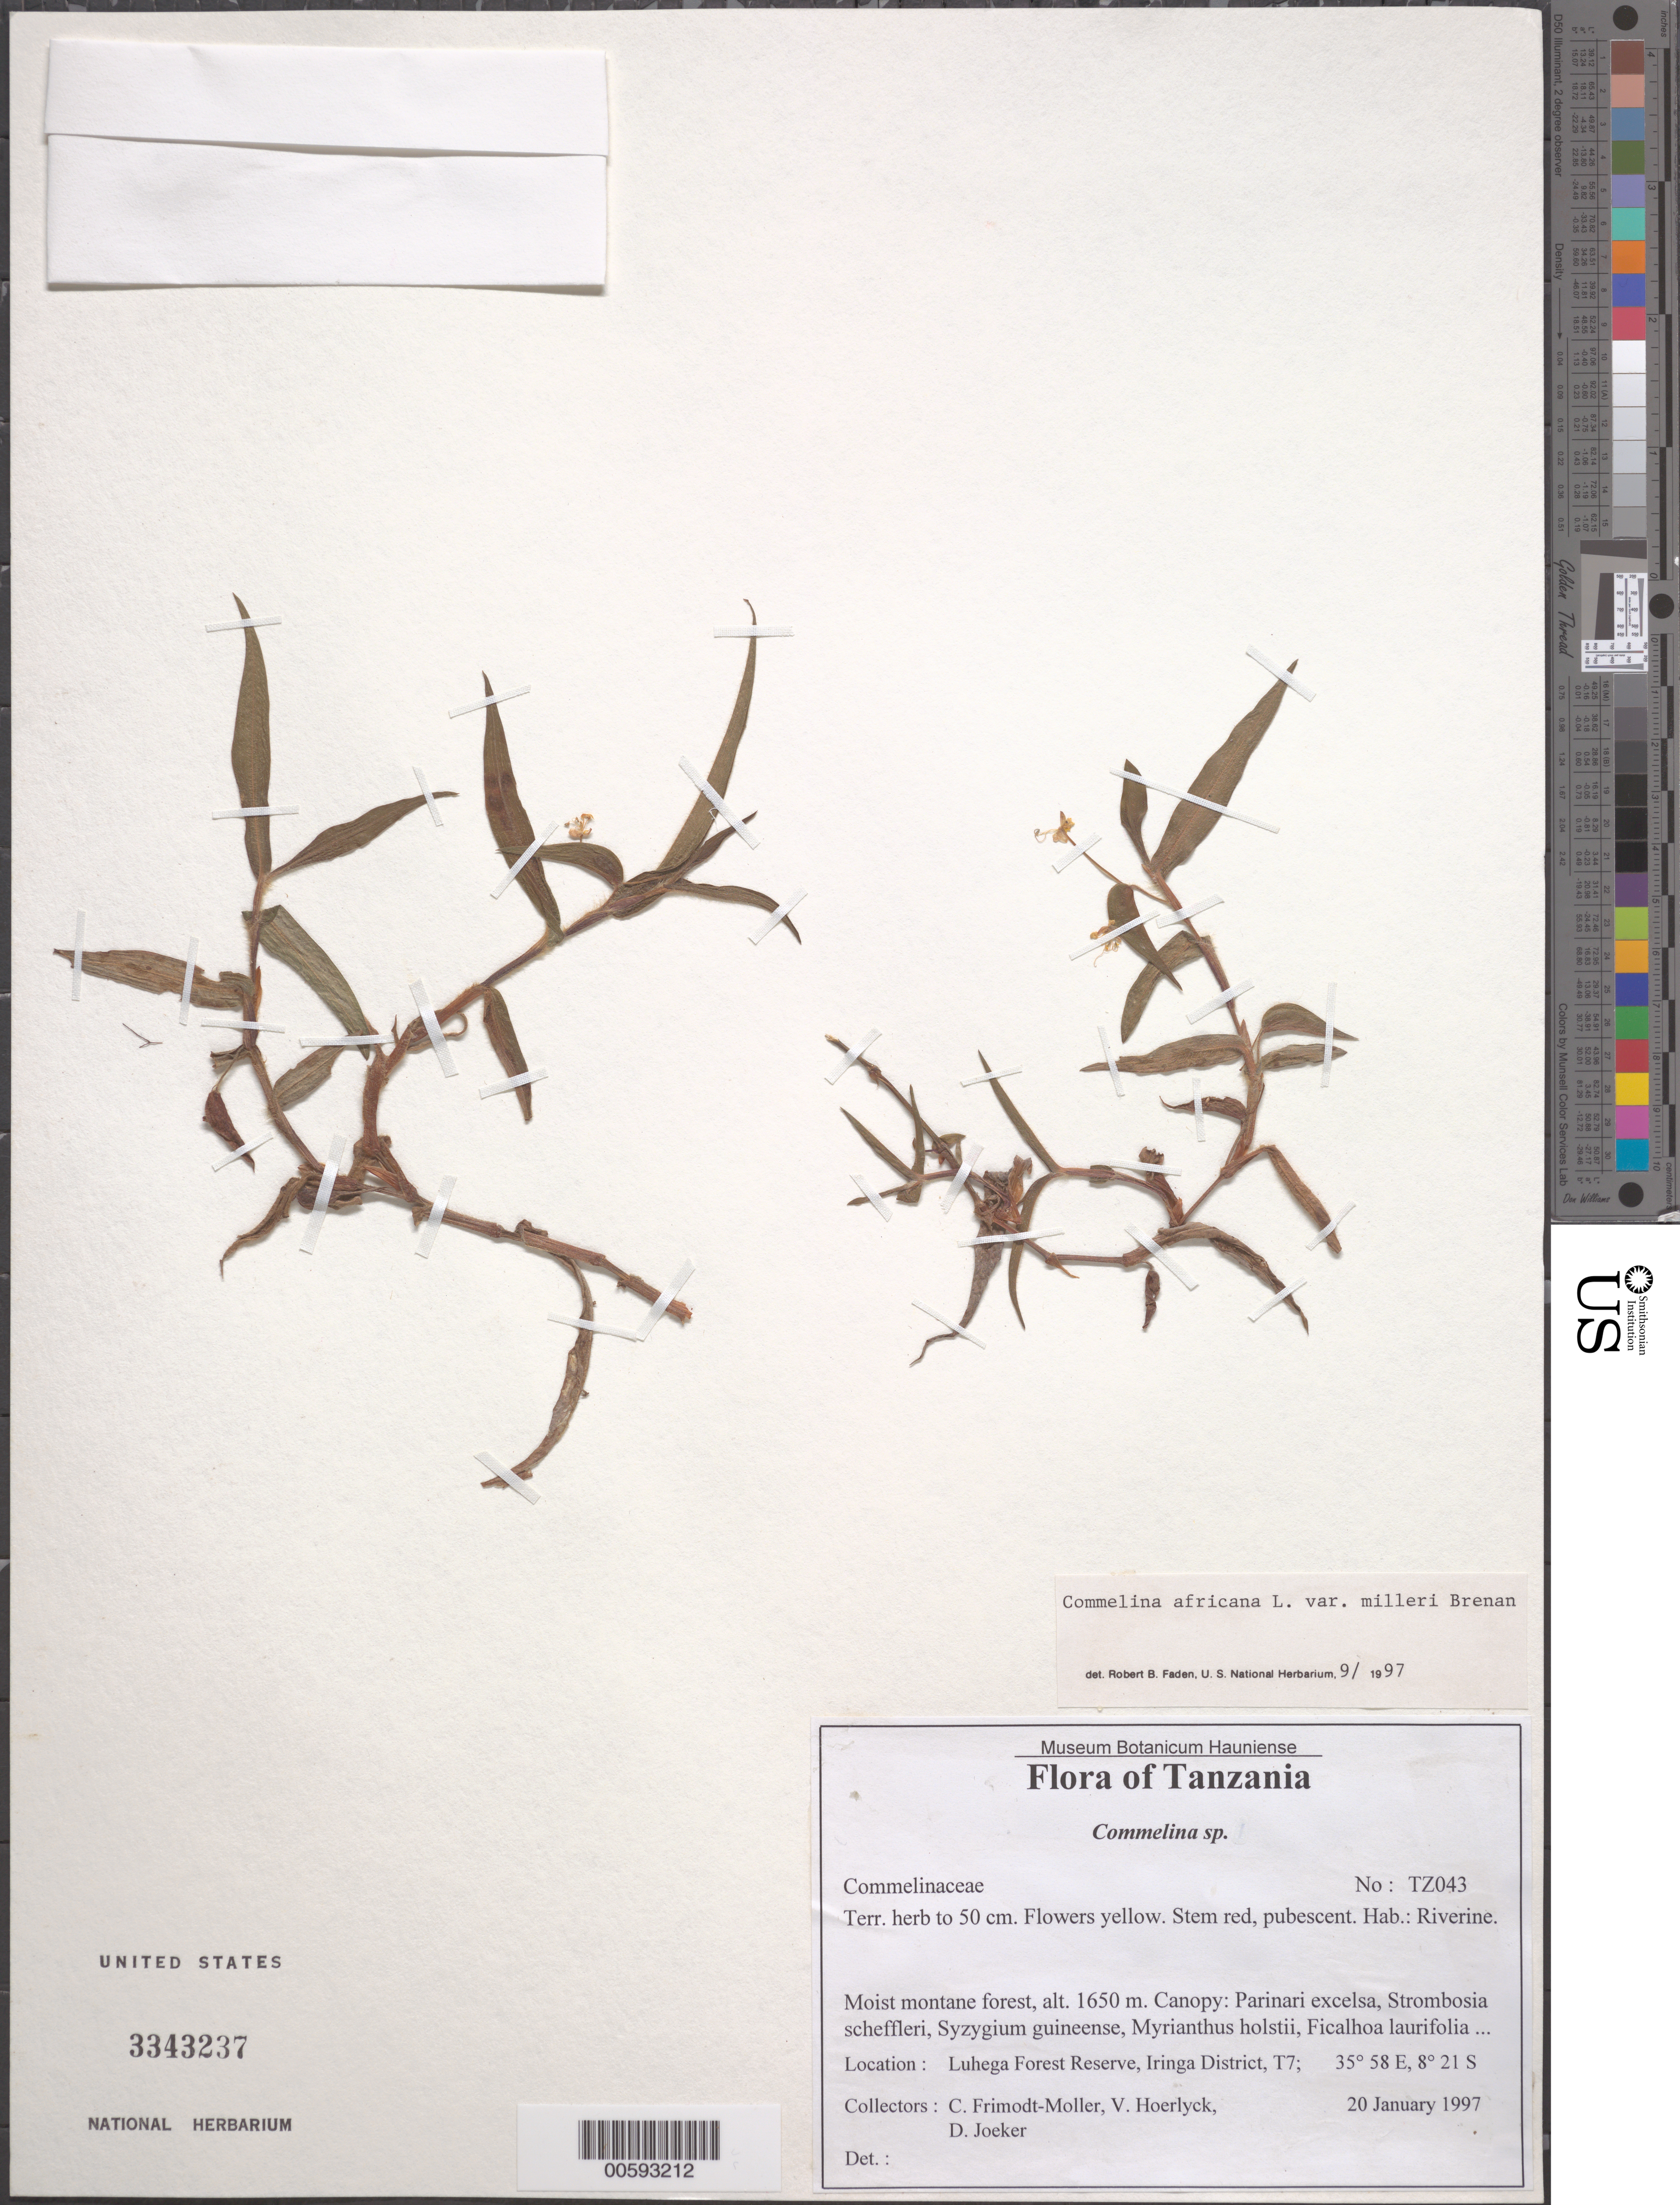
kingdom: Plantae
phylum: Tracheophyta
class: Liliopsida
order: Commelinales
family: Commelinaceae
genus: Commelina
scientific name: Commelina africana var. milleri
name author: Brenan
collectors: C. Frimodt-moller, V. Hoerlyck & D. Joeker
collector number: Tz043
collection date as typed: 20 Jan 1997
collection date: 1997-01-20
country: Tanzania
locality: Luhega forest reserve, iringa district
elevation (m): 1650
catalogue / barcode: US 3343237